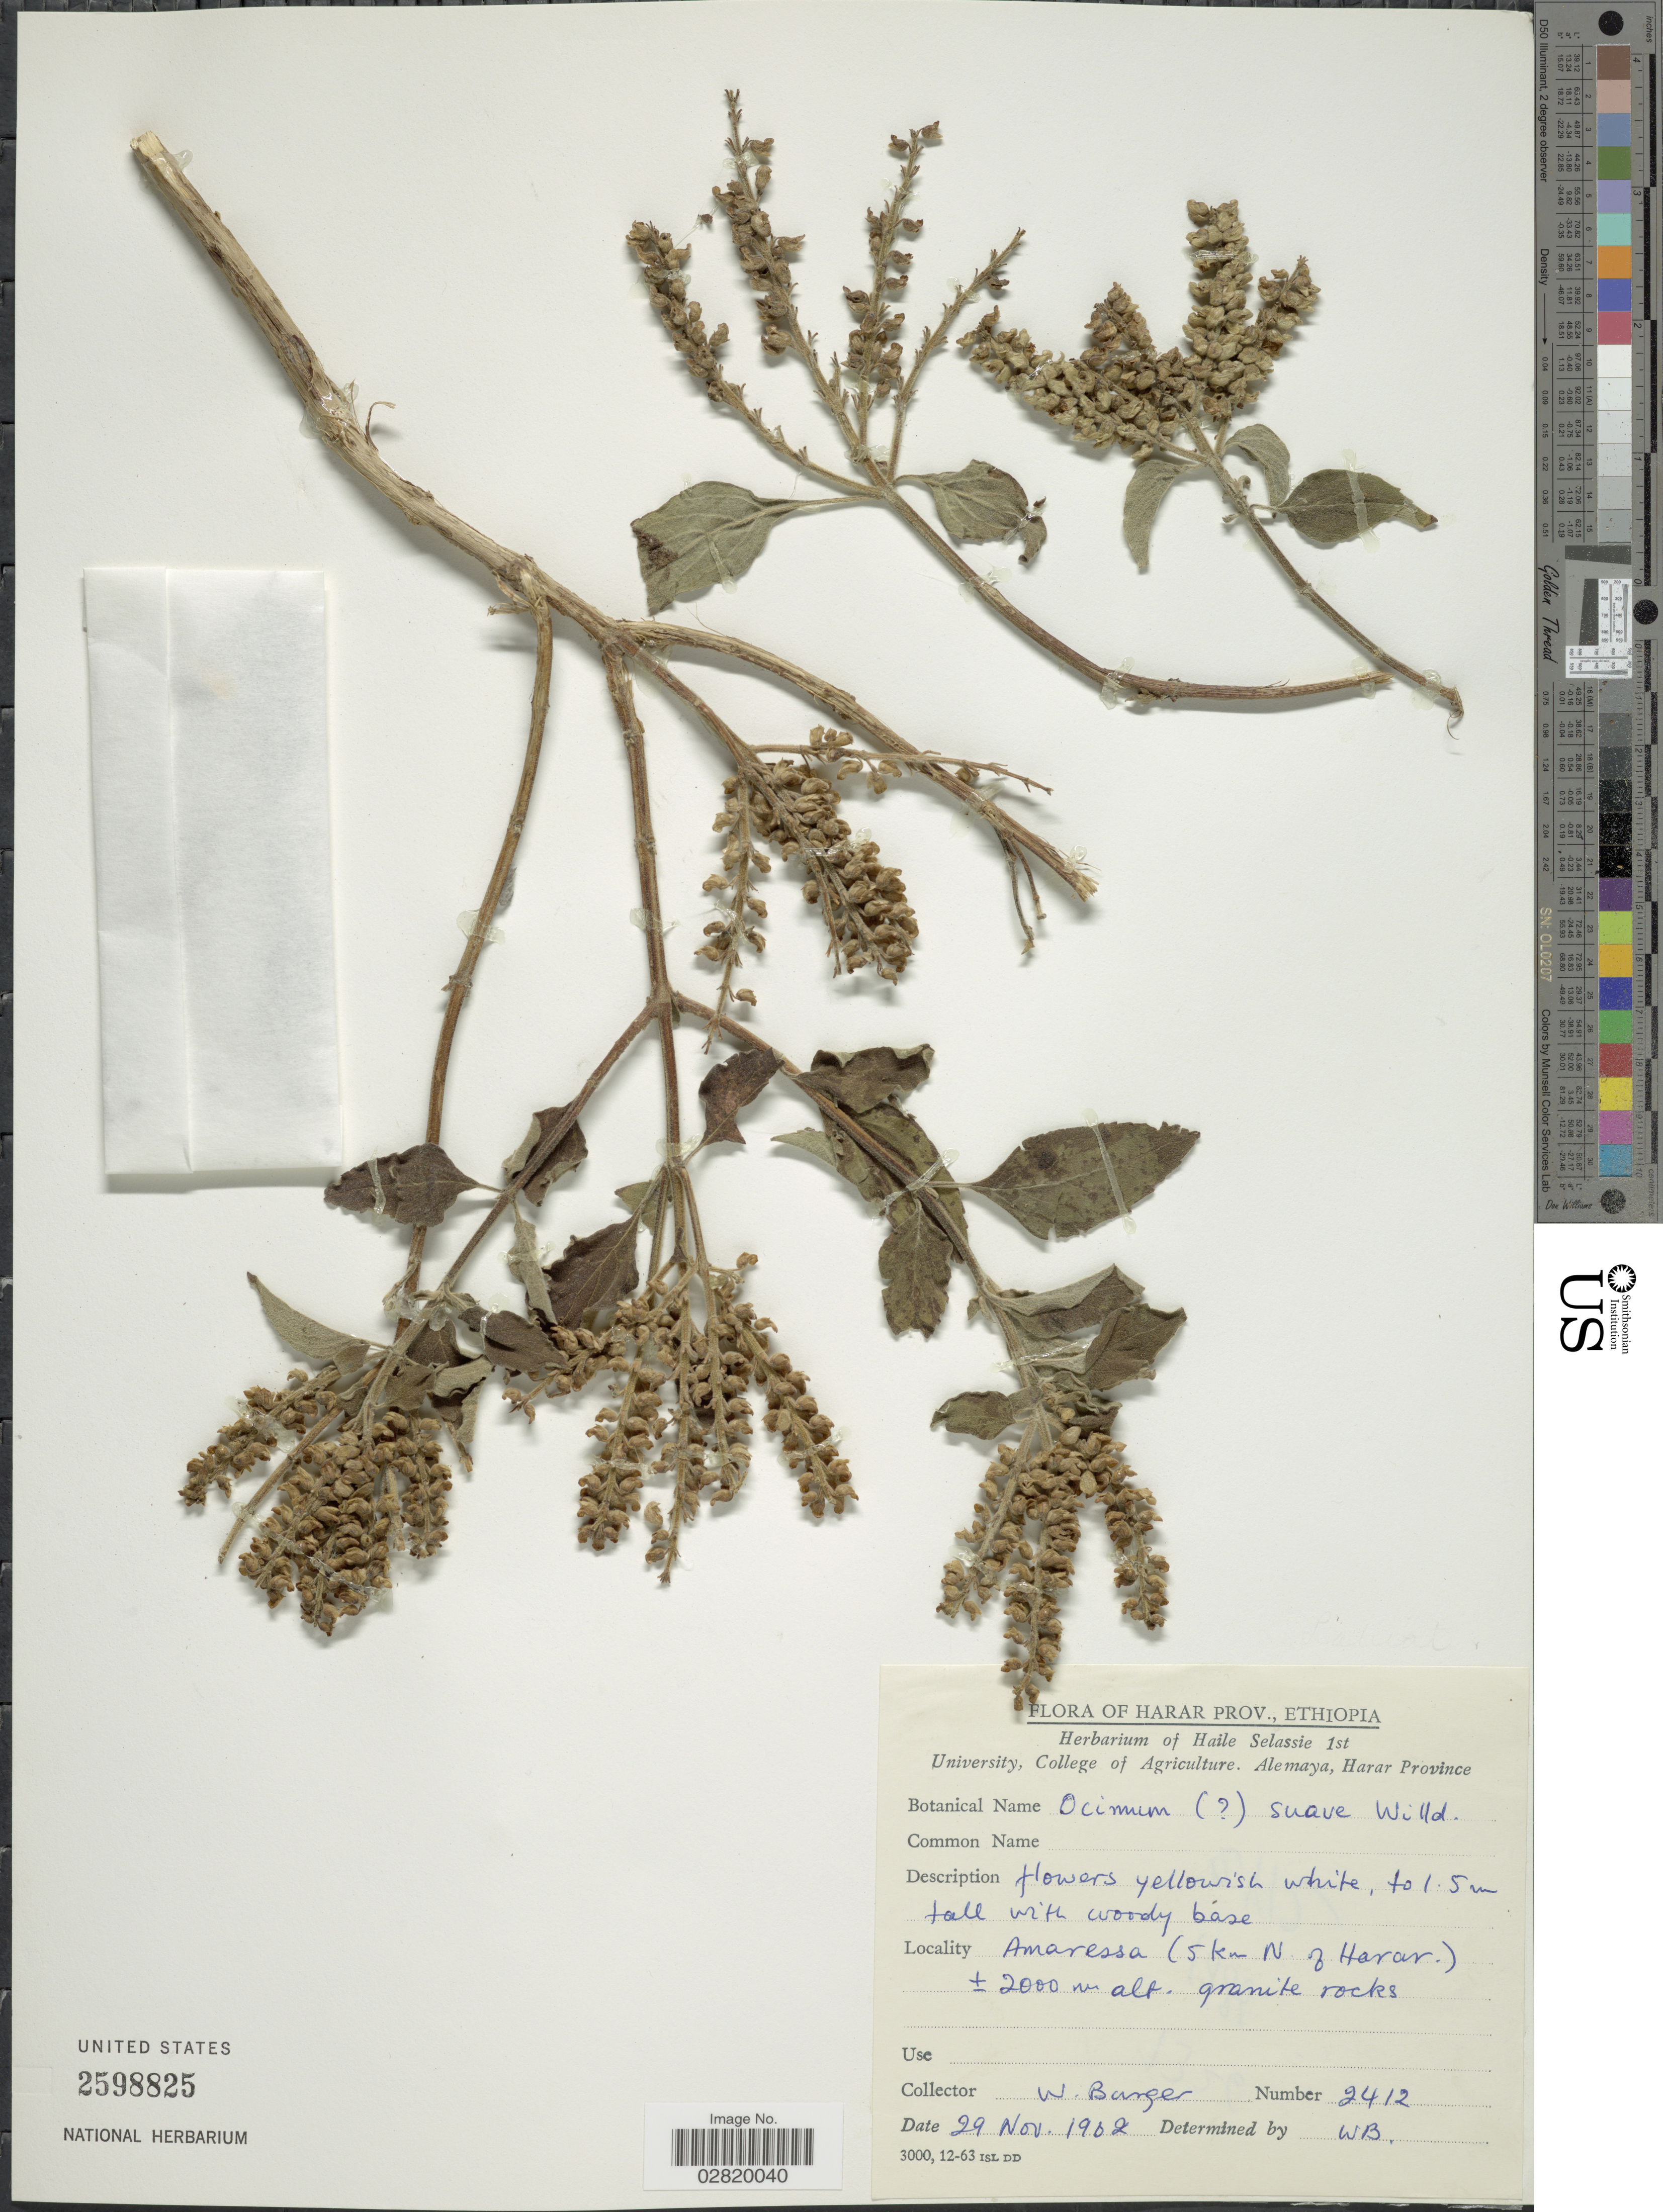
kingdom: Plantae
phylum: Tracheophyta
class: Magnoliopsida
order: Lamiales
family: Lamiaceae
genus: Ocimum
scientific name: Ocimum suave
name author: Willd.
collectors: W. Burger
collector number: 2412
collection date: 1902-11-29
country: Ethiopia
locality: Harar Prov., Amaressa (5 Km N of Harar).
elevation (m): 2000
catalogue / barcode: US 2598825